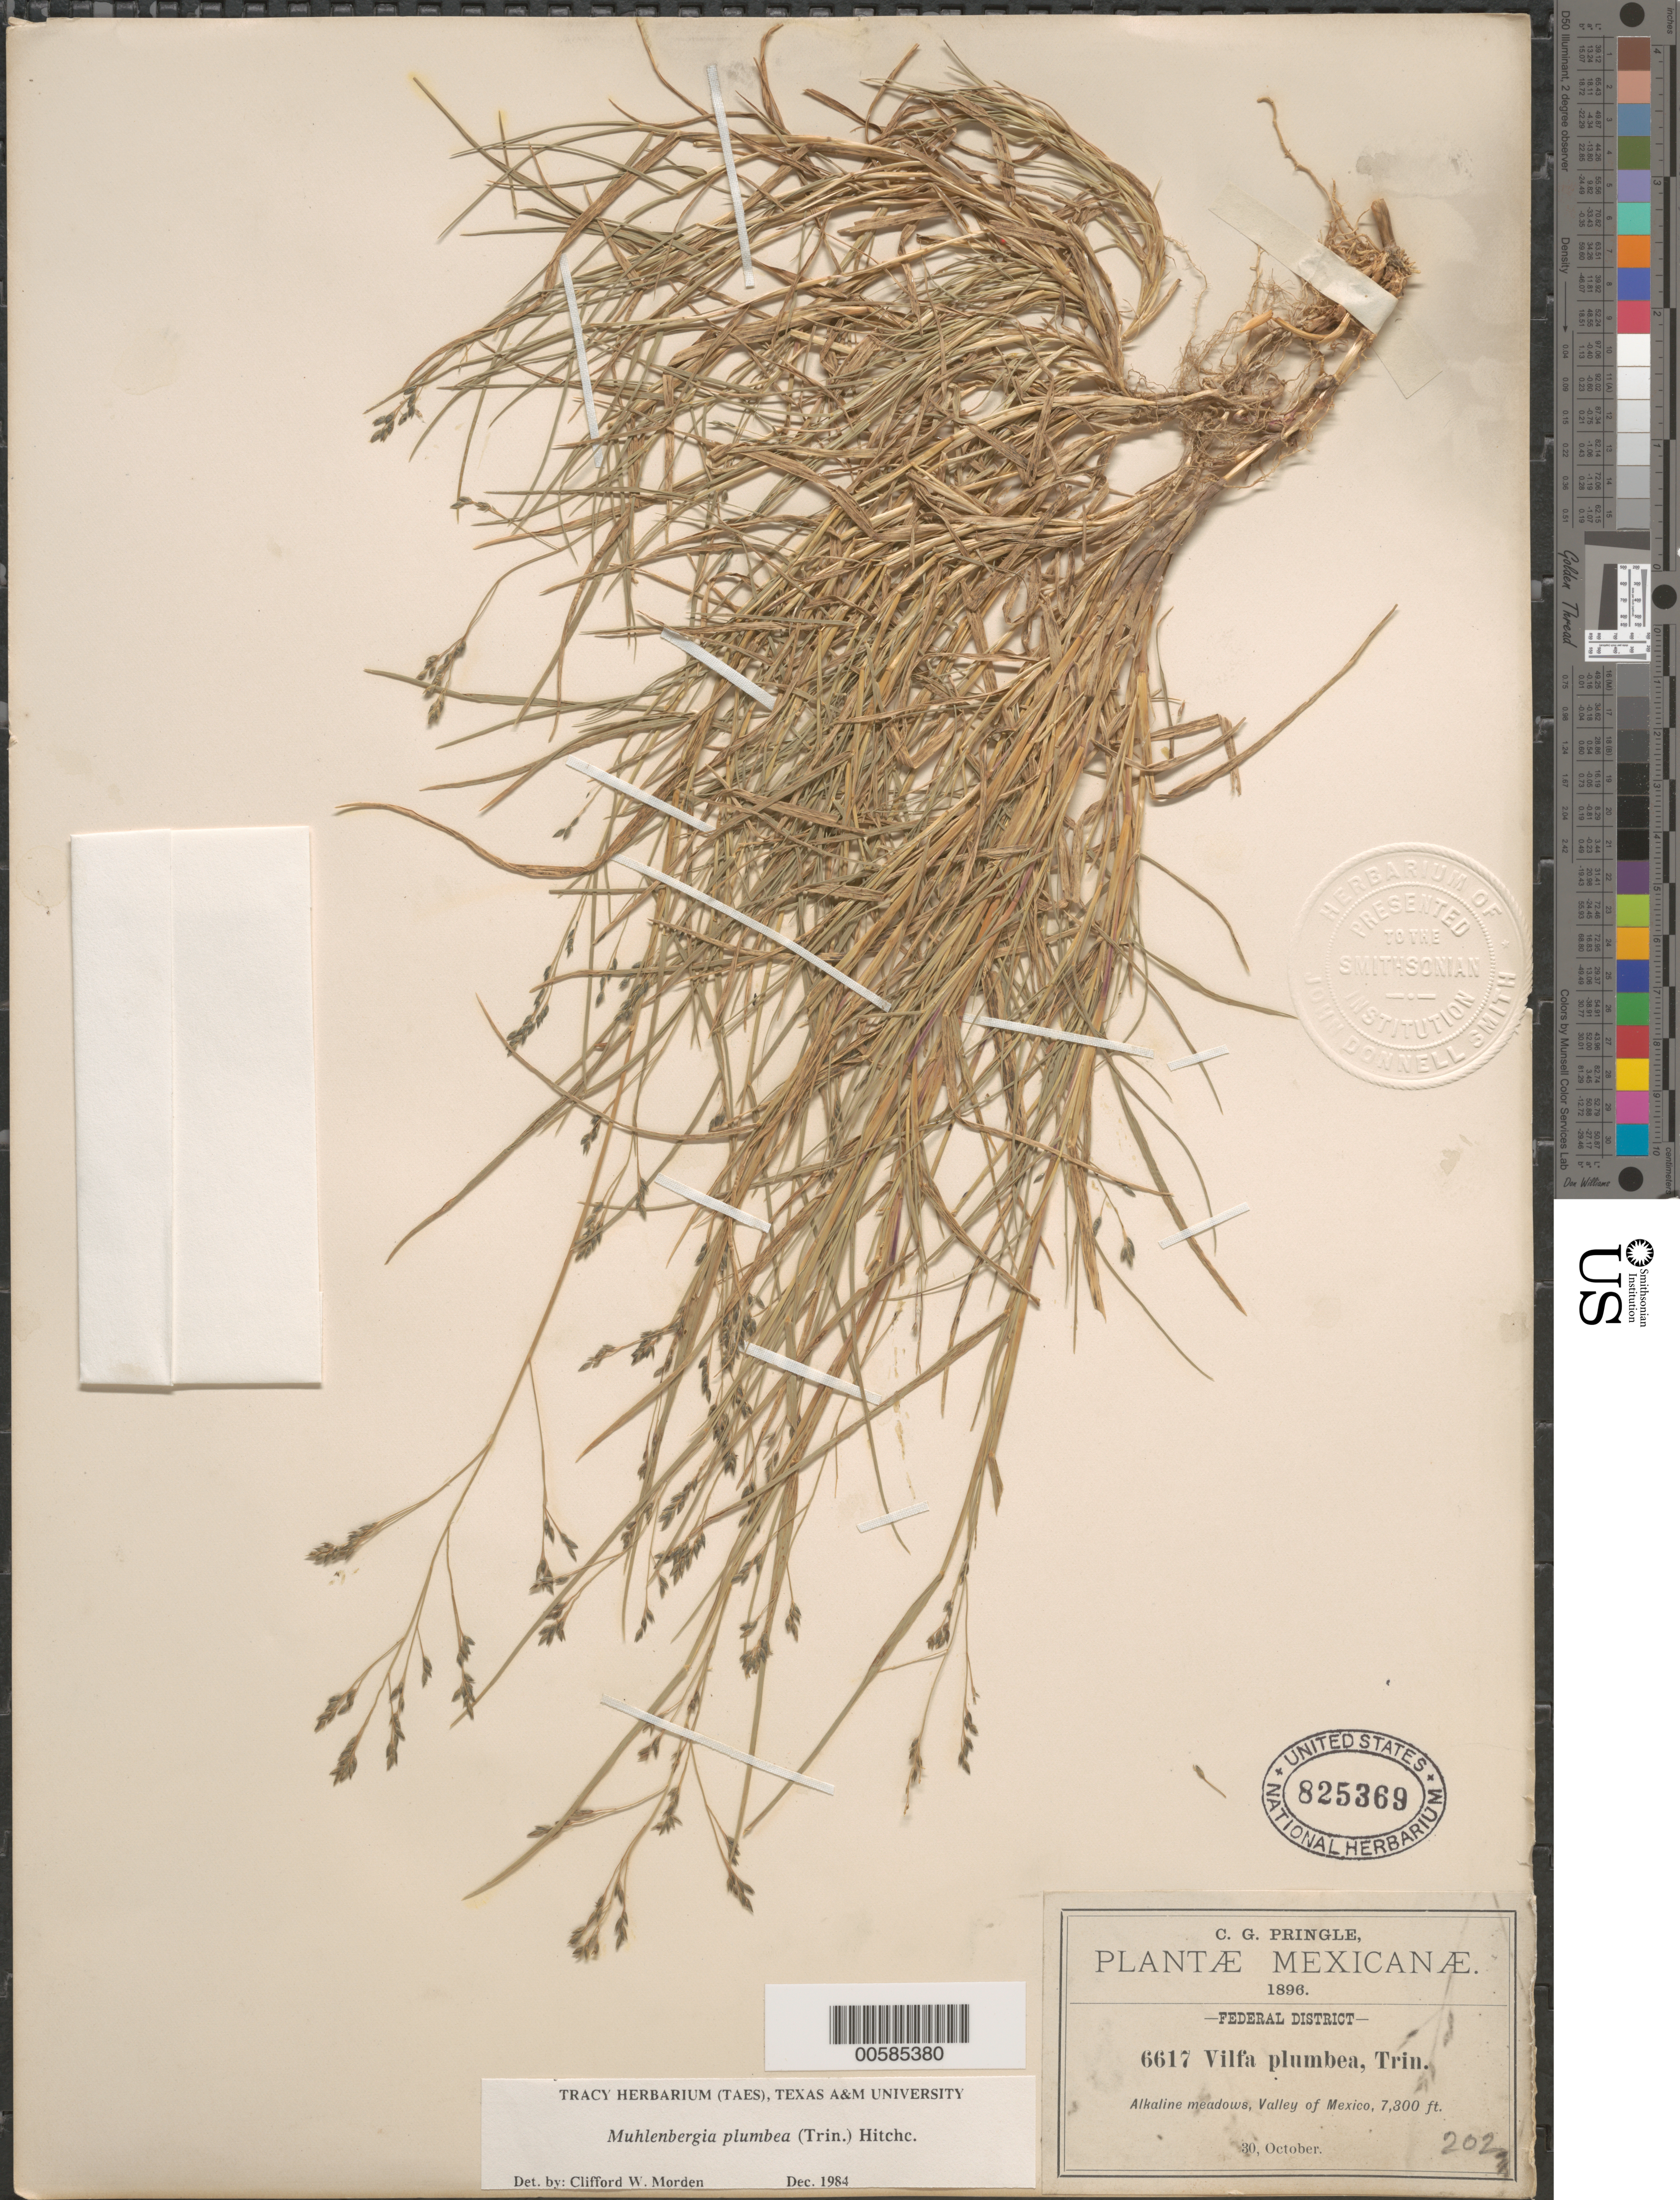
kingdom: Plantae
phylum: Tracheophyta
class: Liliopsida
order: Poales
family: Poaceae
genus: Muhlenbergia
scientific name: Muhlenbergia plumbea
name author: (Trin.) Hitchc.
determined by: Morden, C. W.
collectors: C. G. Pringle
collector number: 6617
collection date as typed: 30 Oct 1896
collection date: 1896-10-30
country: Mexico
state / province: Distrito Federal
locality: Valley of Mexico.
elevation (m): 2225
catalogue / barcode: US 825369